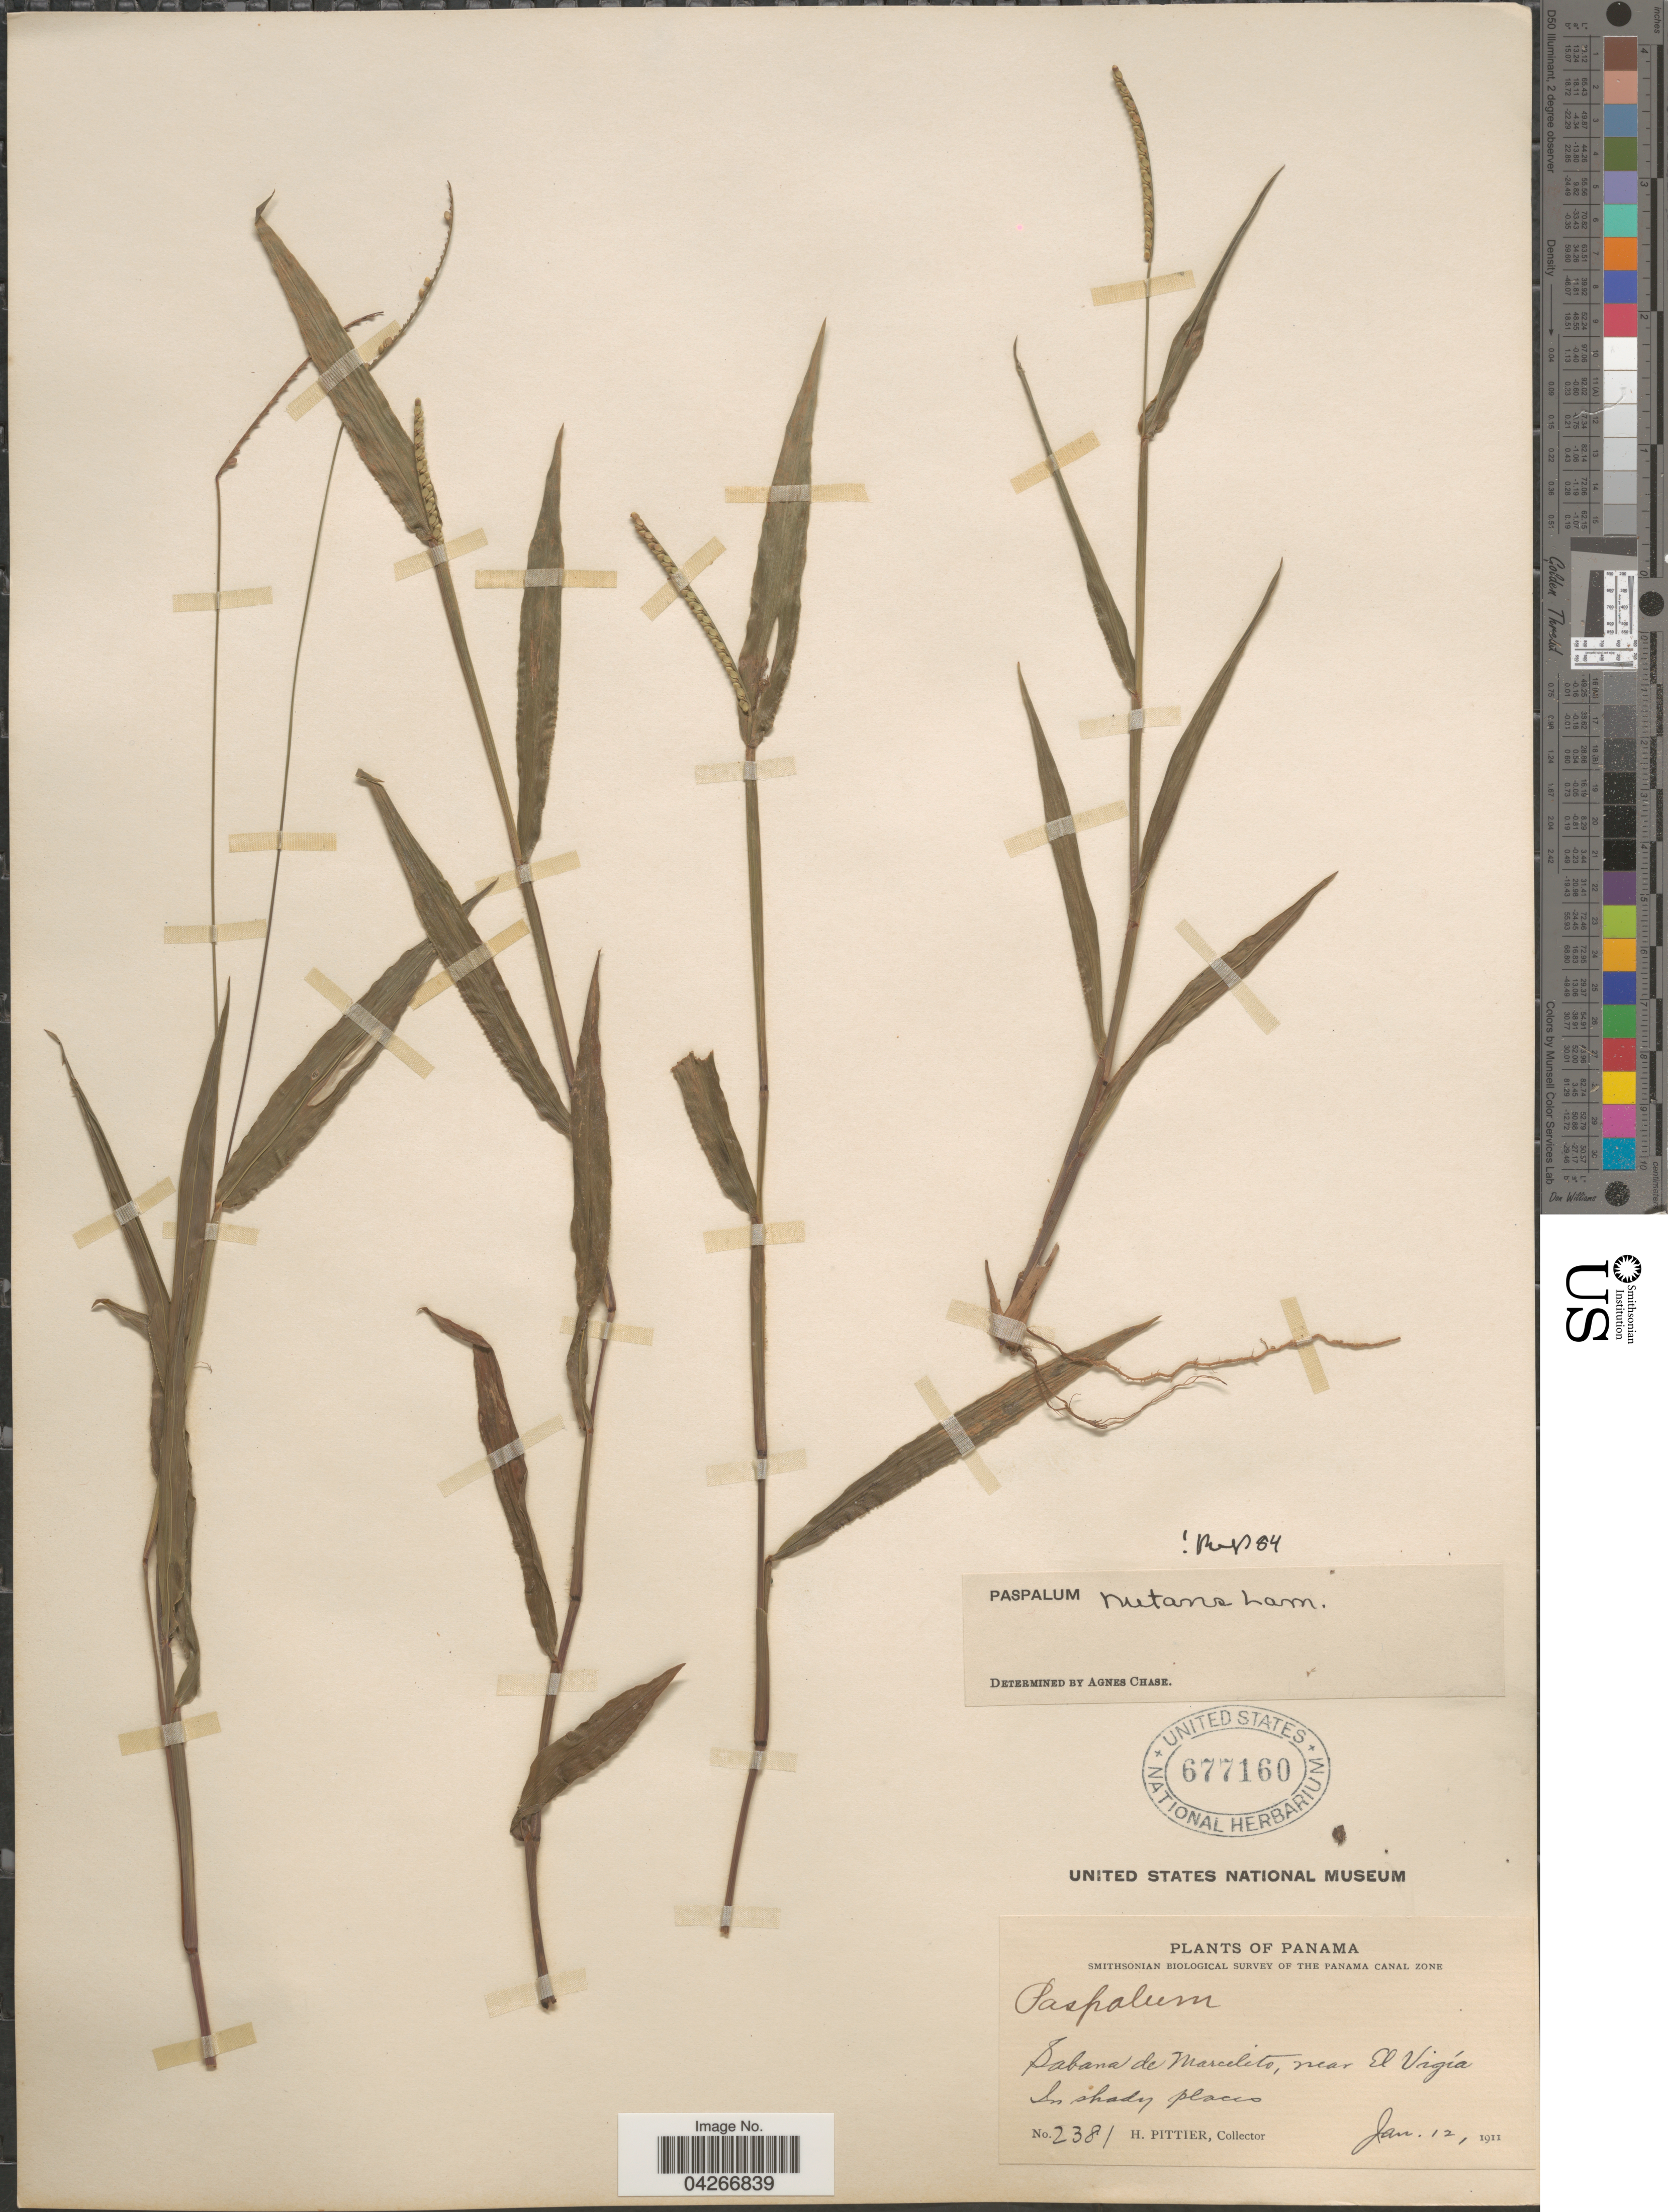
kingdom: Plantae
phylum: Tracheophyta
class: Liliopsida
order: Poales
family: Poaceae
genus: Paspalum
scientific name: Paspalum nutans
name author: Lam.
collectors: H. F. Pittier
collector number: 2381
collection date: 1911-01-12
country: Panama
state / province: Colón / Panamá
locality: Smithsonian Biological Survey of the Panama Canal Zone. Sabana de Marcelito, near El Vigía.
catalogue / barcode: US 677160